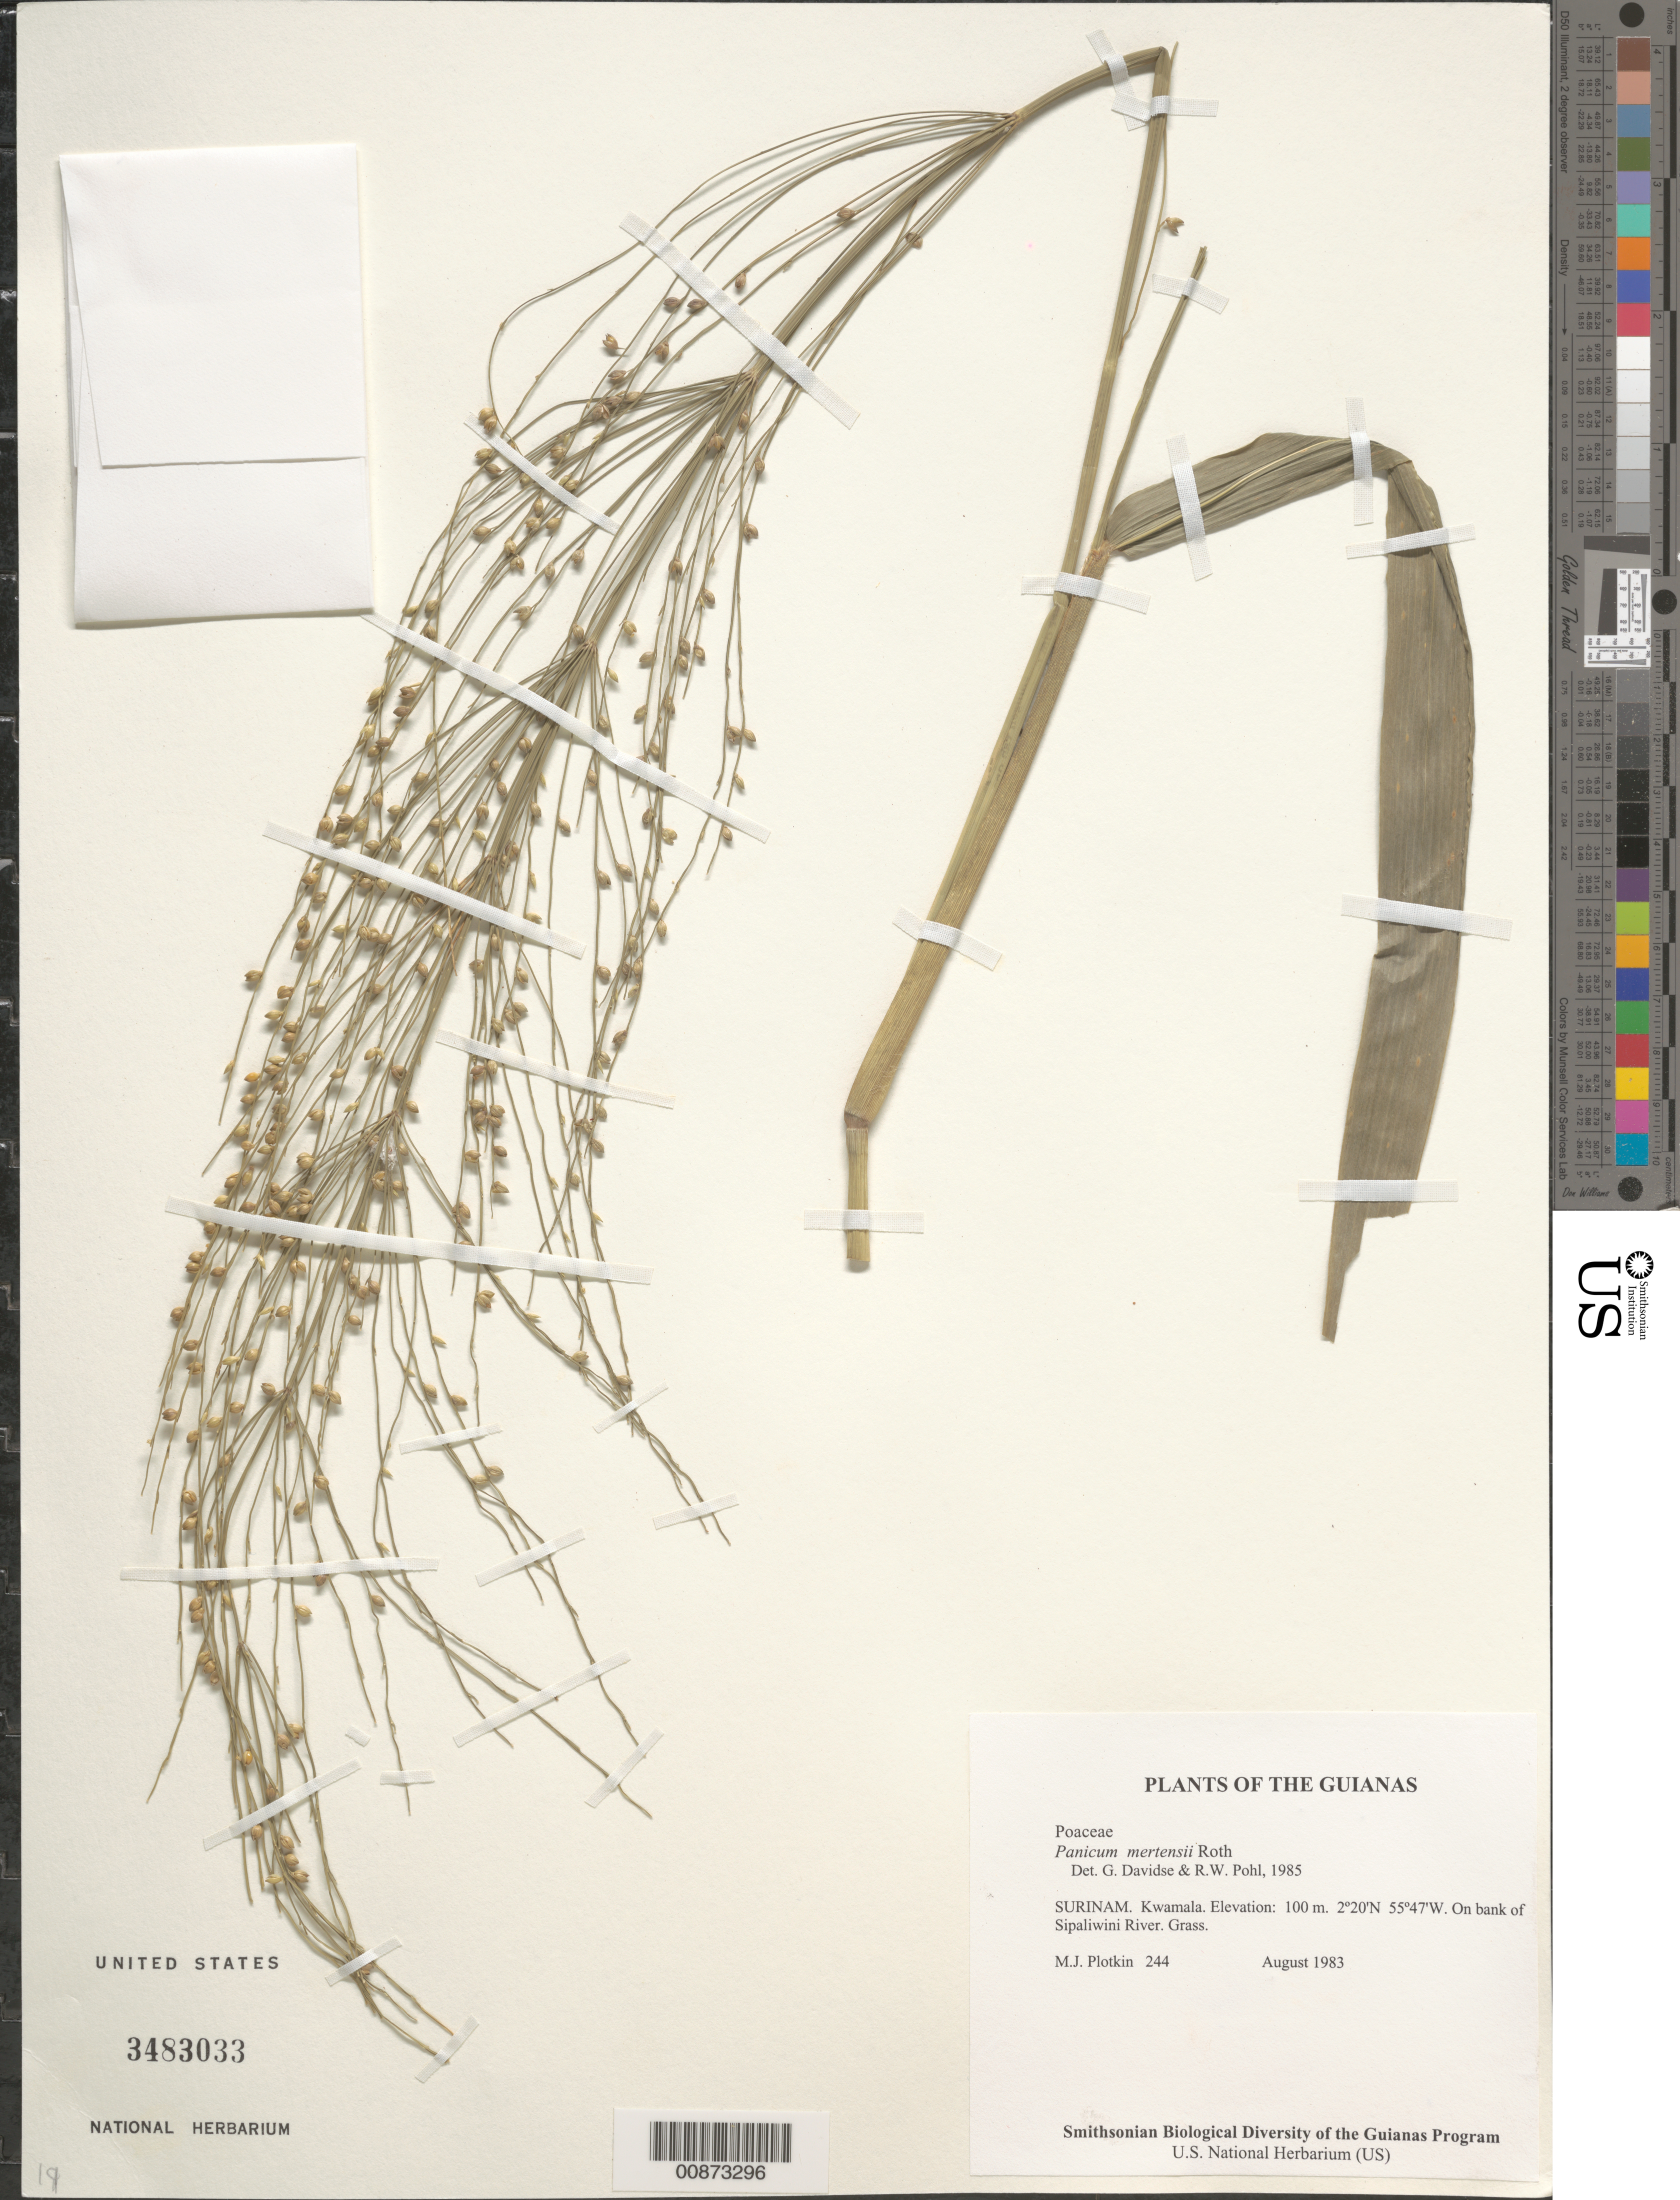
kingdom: Plantae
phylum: Tracheophyta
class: Liliopsida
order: Poales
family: Poaceae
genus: Stephostachys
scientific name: Stephostachys mertensii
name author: (Roth) Zuloaga & Marrone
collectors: M. Plotkin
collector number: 244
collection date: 1983-08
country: Suriname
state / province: Sipaliwini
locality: The Guianas. Kwamala. On bank of Sipaliwini River.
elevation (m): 100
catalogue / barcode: US 3483033